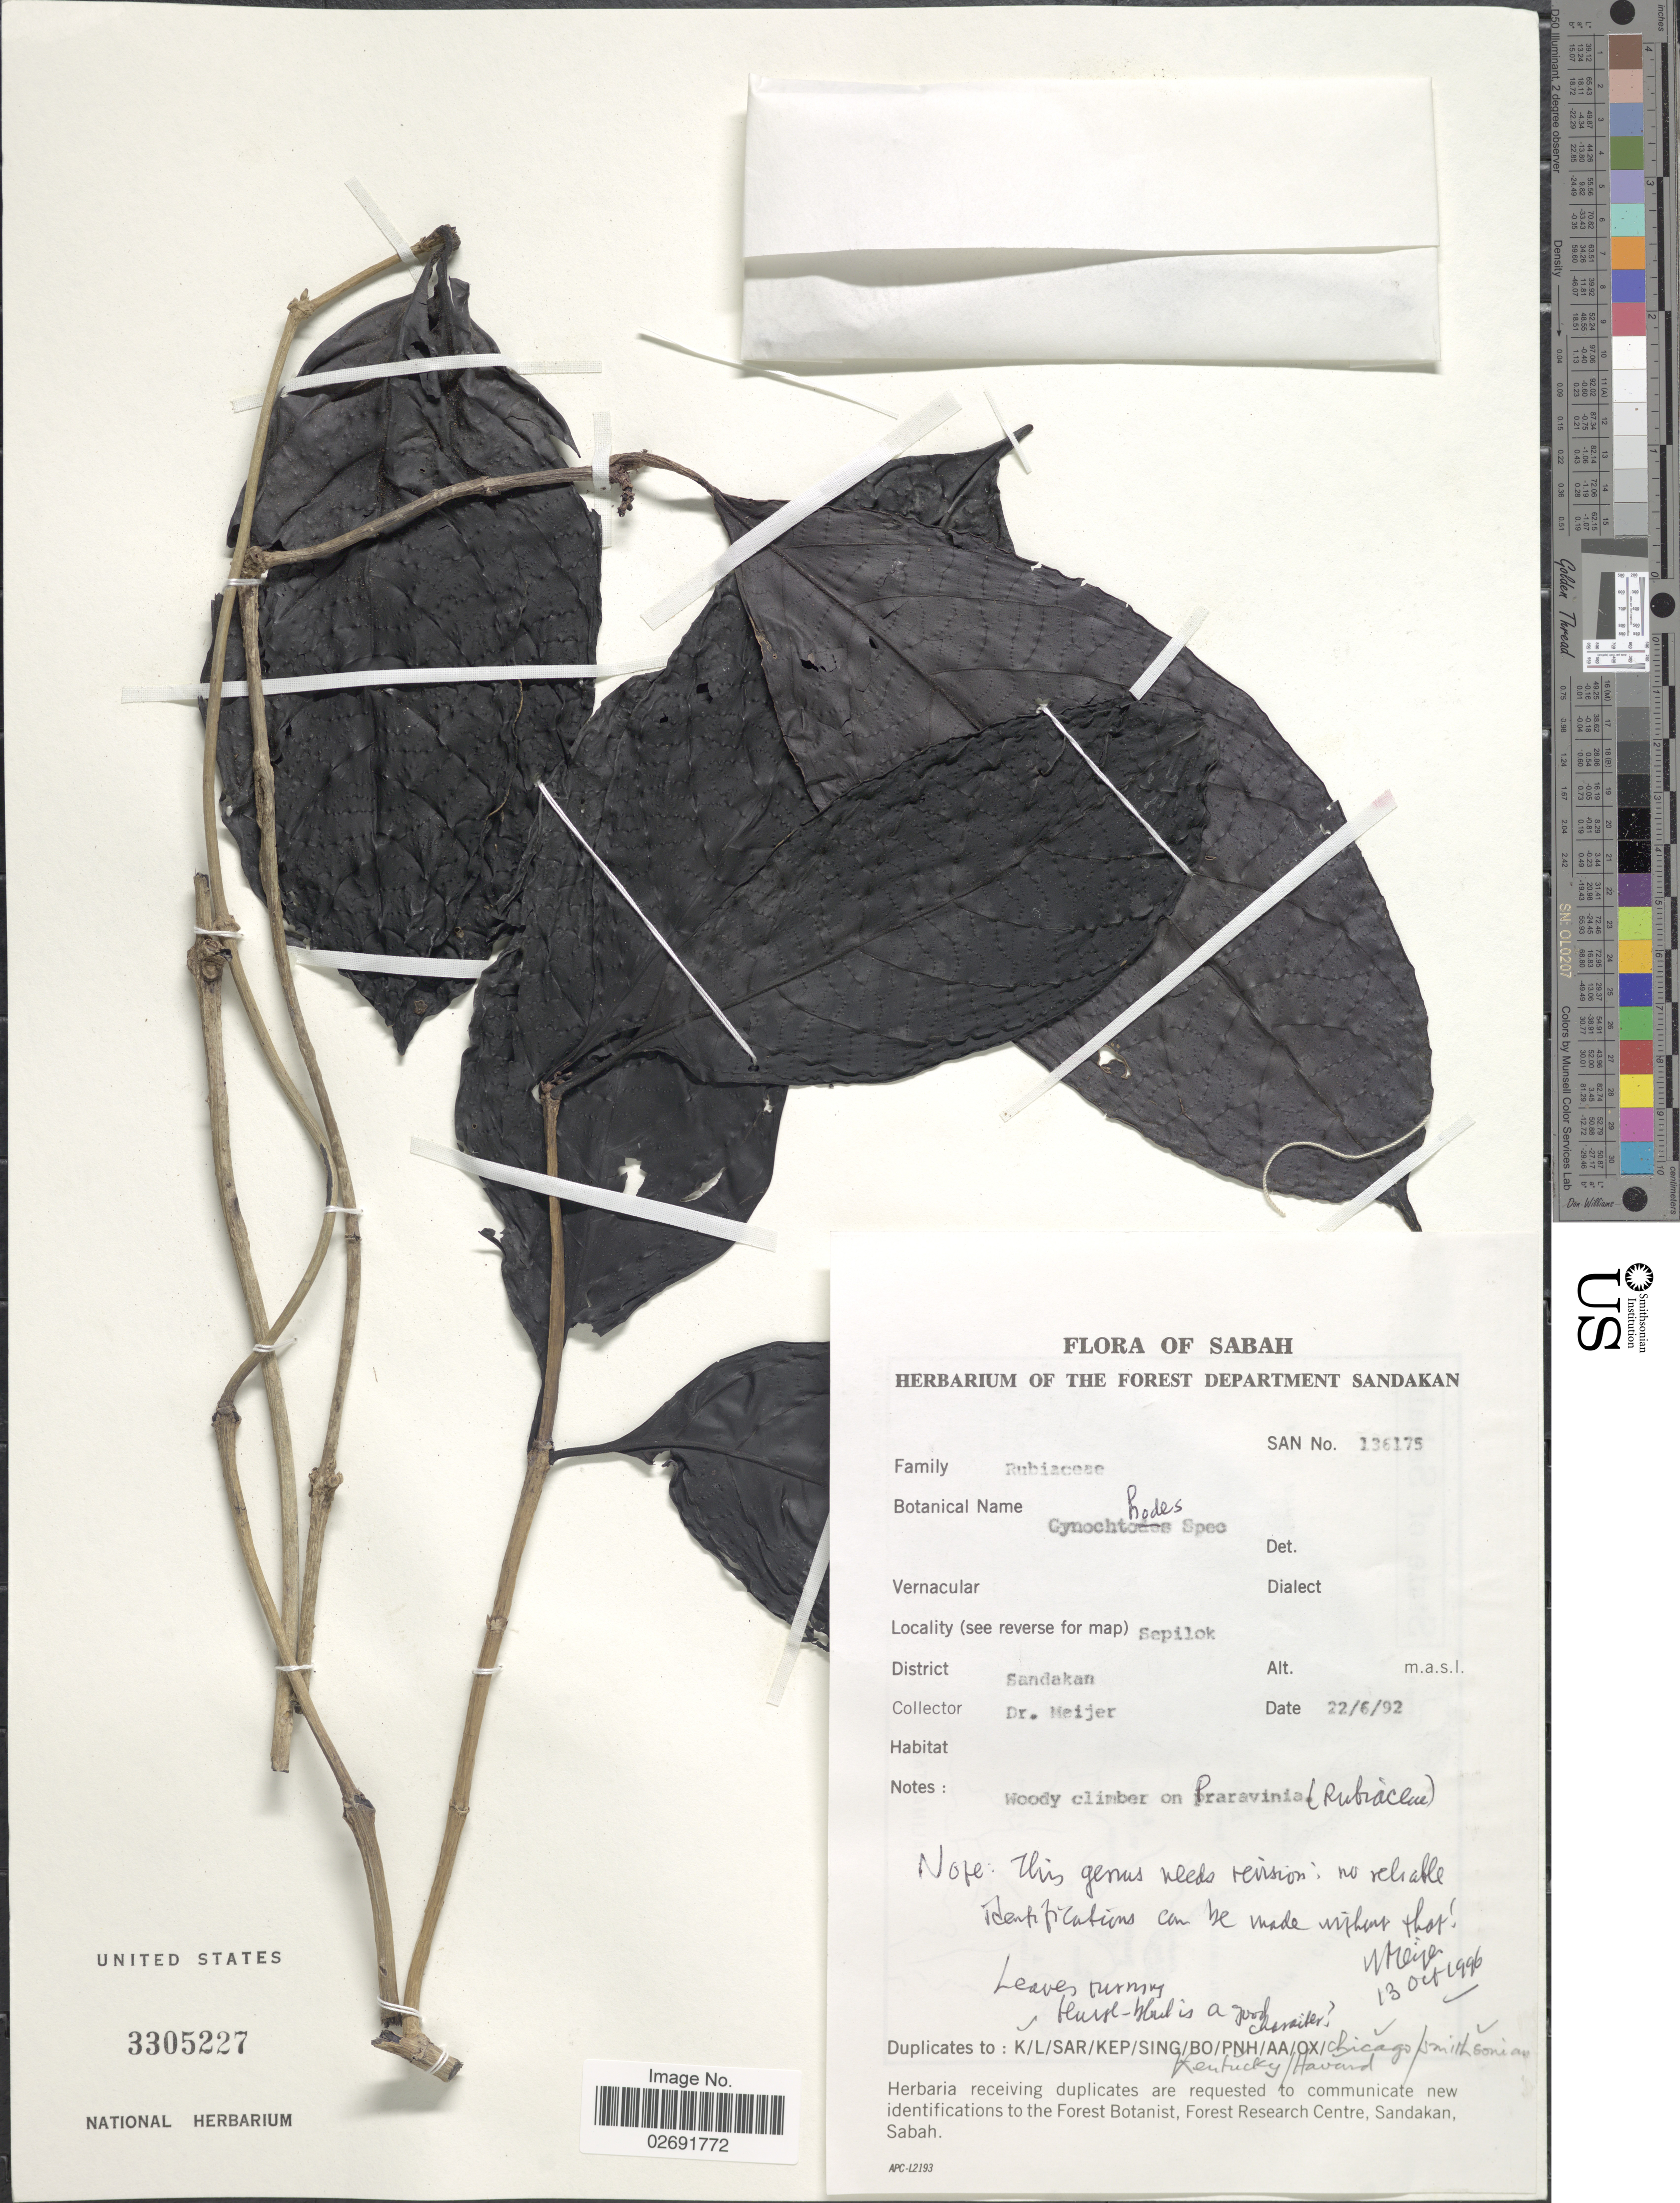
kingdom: Plantae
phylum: Tracheophyta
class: Magnoliopsida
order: Gentianales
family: Rubiaceae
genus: Gynochthodes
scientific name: Gynochthodes sp.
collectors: -- Meijer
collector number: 136175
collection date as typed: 22/6/92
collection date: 1992-06-22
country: Malaysia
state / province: Sabah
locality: Sepilok. District: Sandakan.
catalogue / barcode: US 3305227